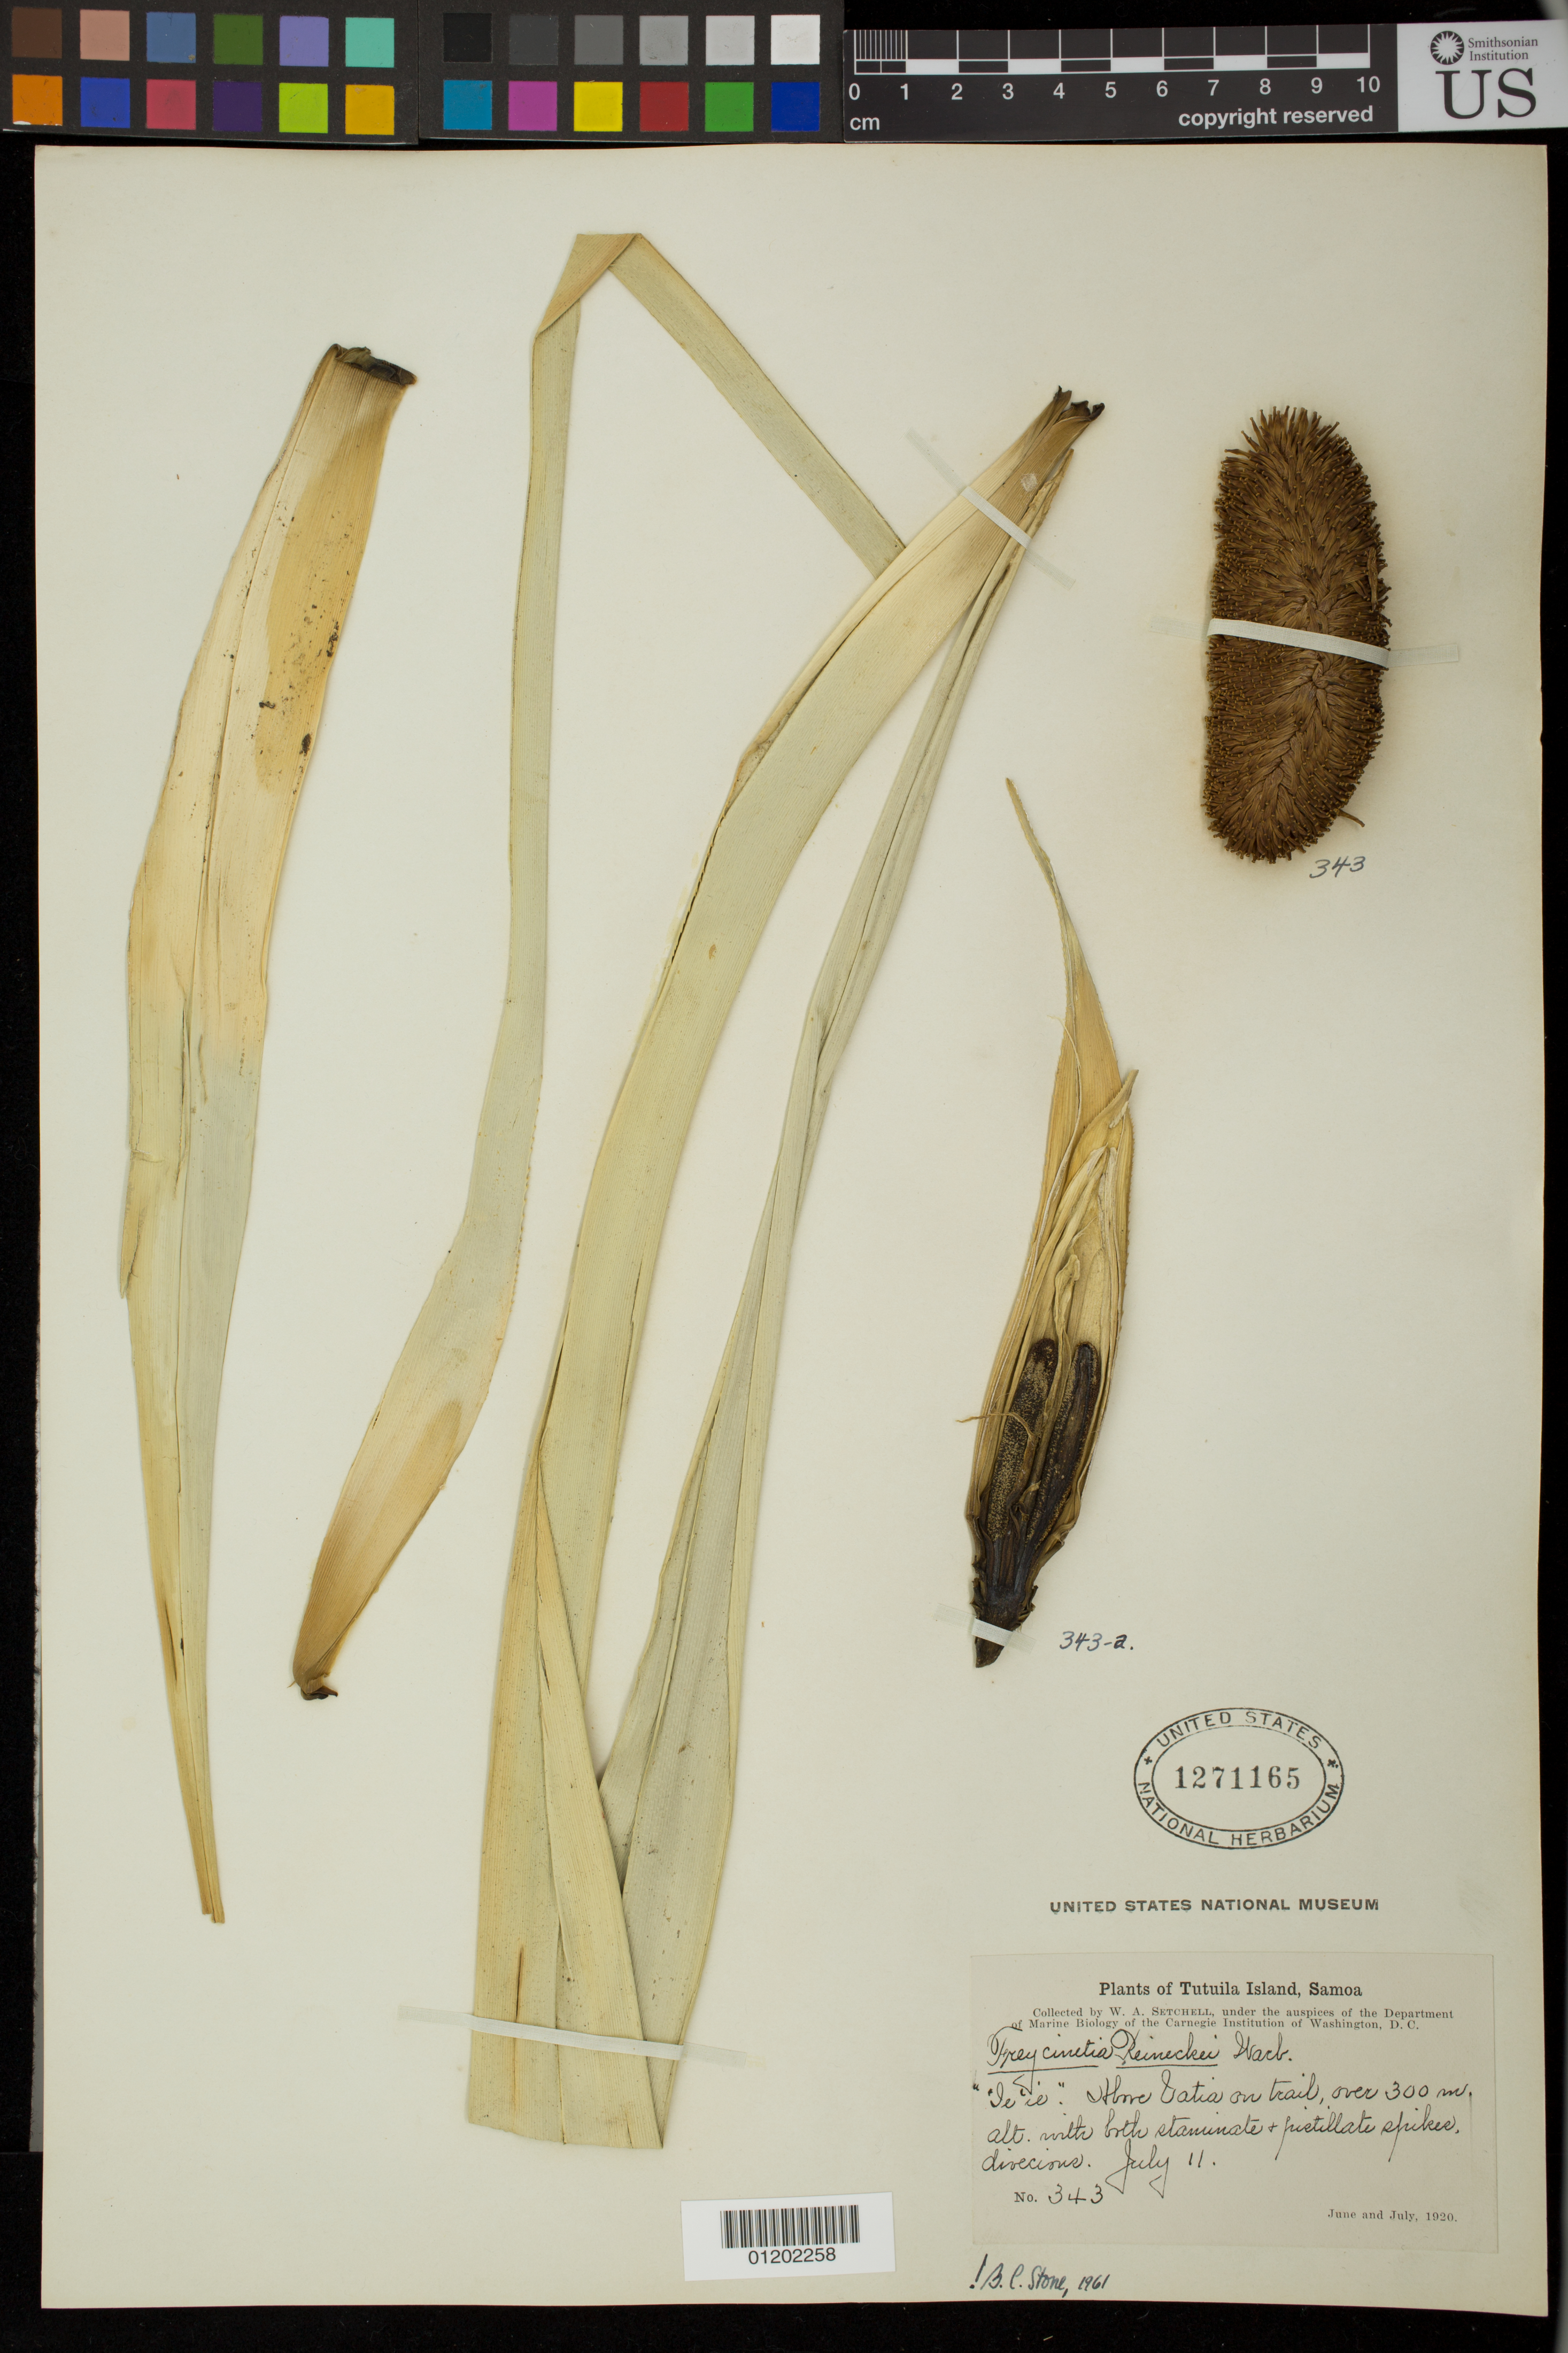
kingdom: Plantae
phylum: Tracheophyta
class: Liliopsida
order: Pandanales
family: Pandanaceae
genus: Freycinetia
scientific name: Freycinetia reineckei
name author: Warb. ex Reinecke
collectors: W. Setchell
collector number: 343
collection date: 1920-07-11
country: American Samoa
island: Tutuila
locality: Above Satia village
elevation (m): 300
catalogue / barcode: US 1271165